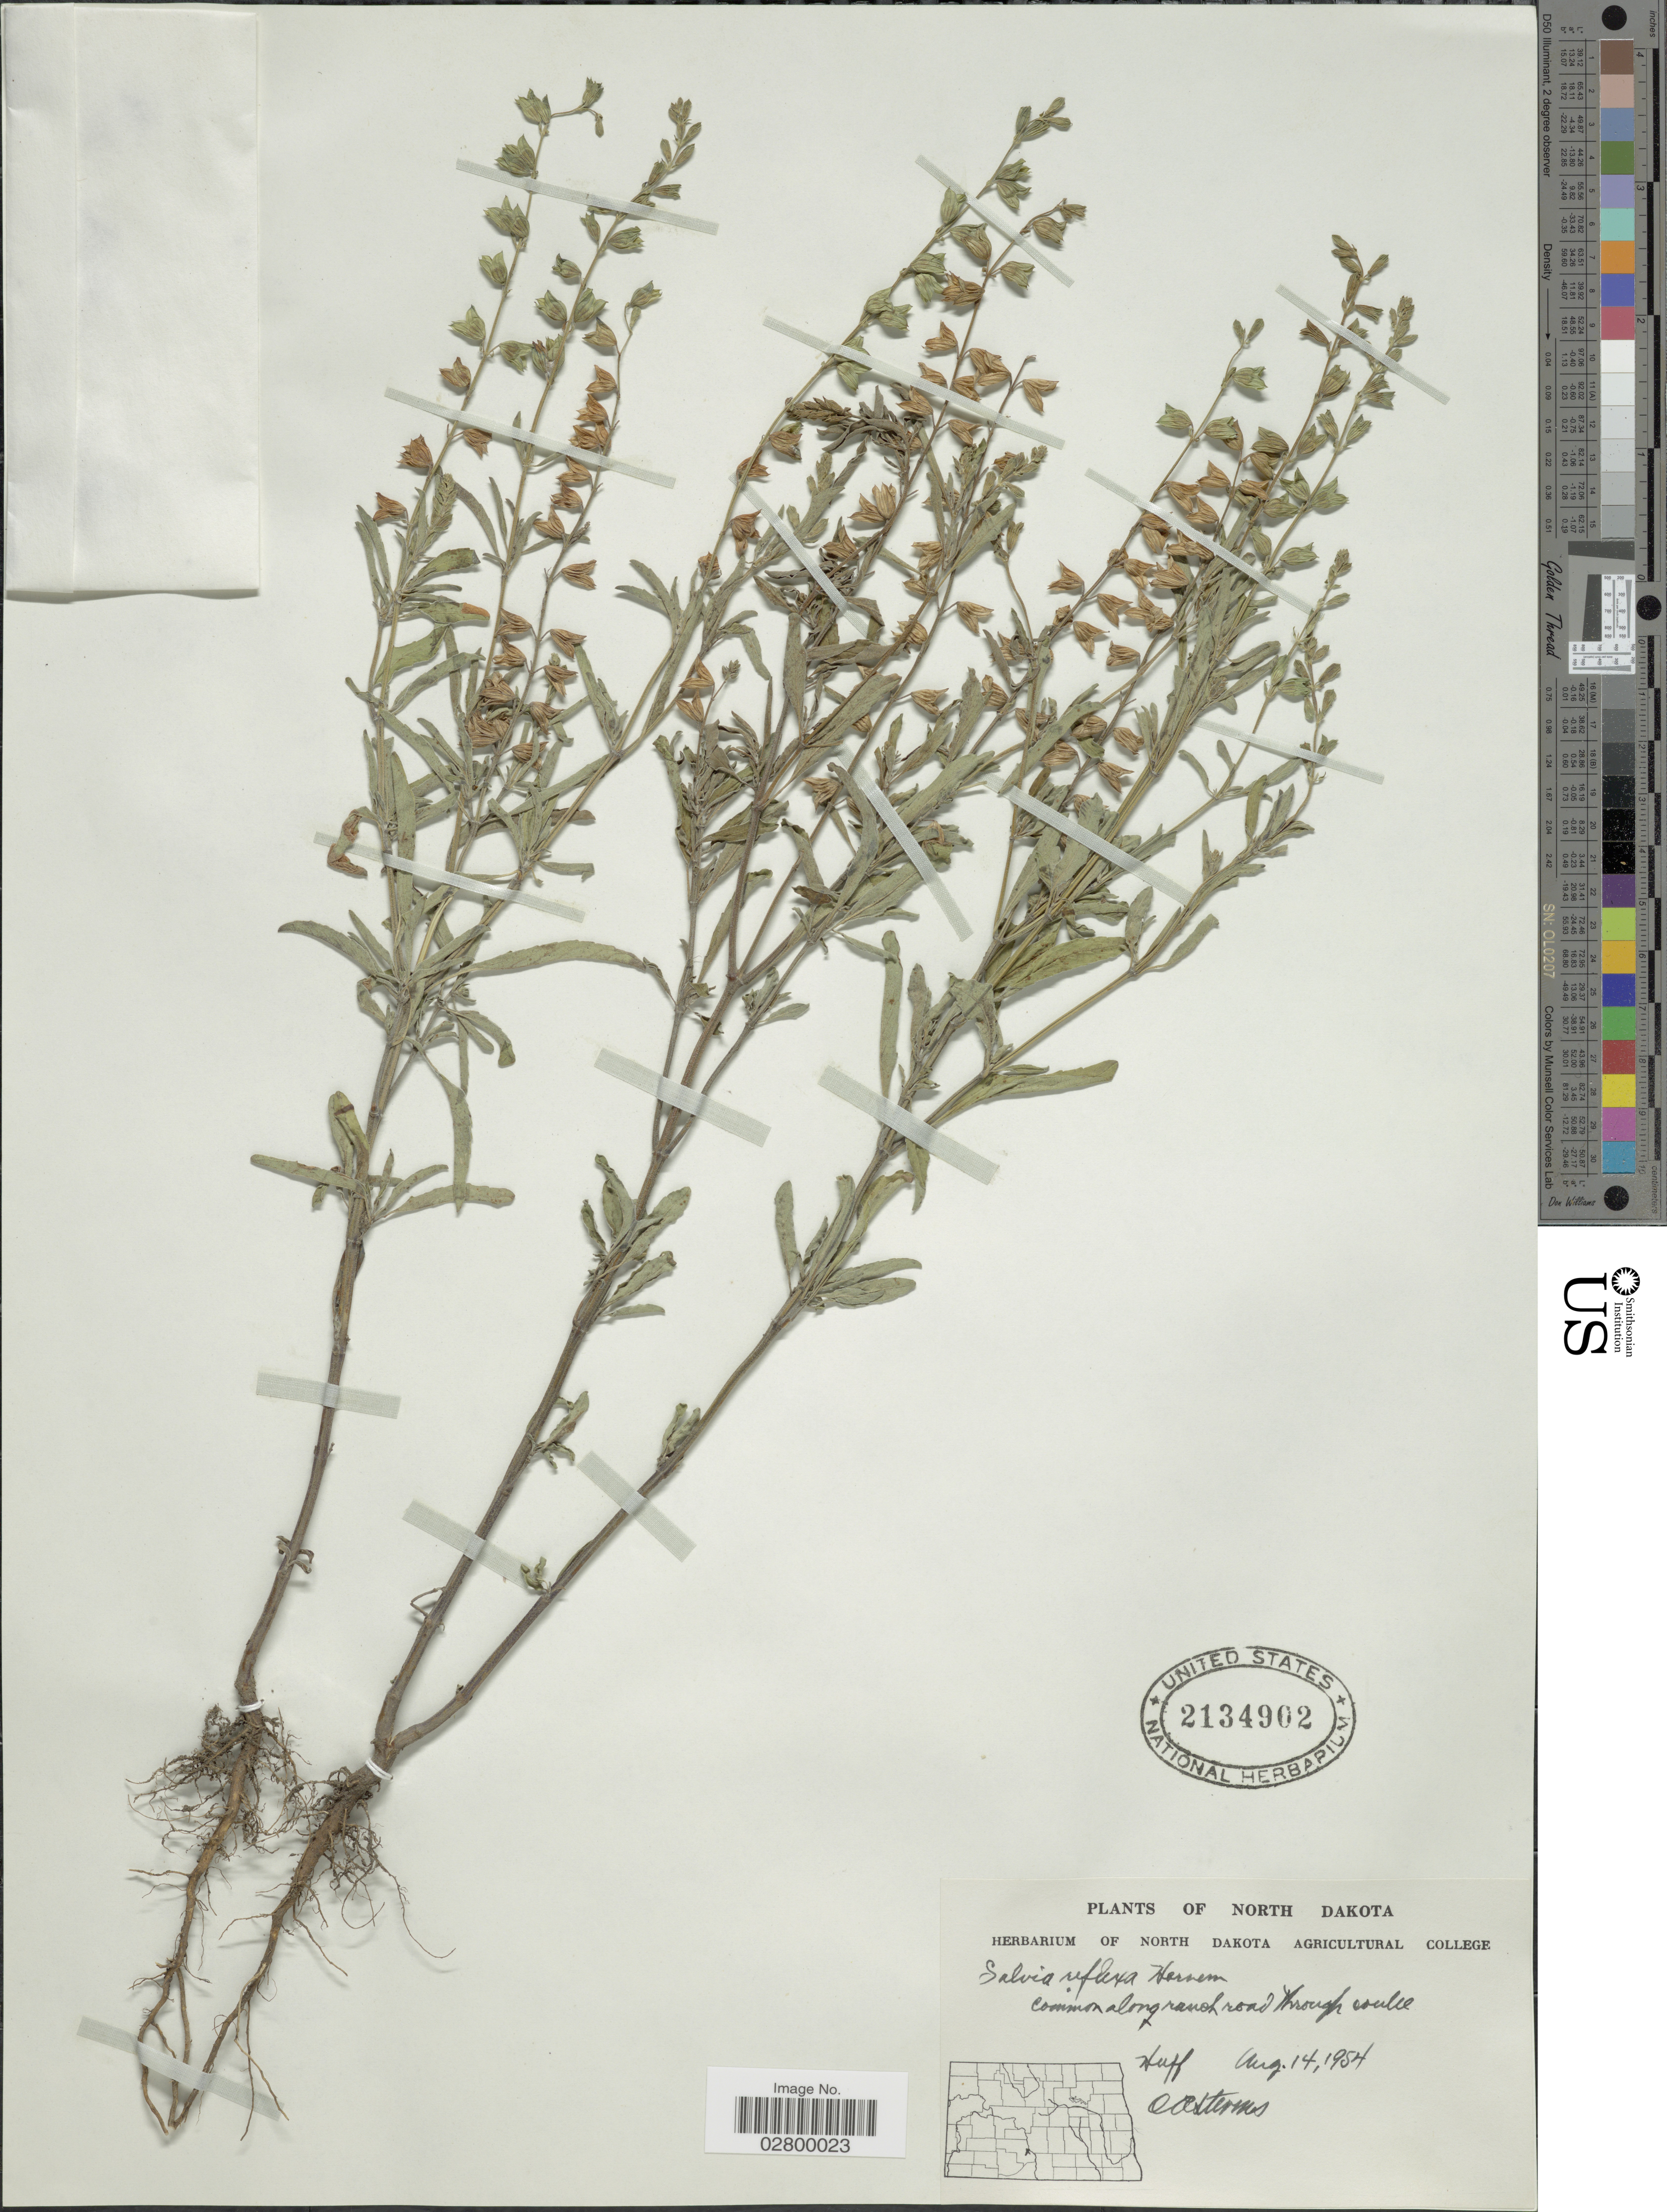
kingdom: Plantae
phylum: Tracheophyta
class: Magnoliopsida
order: Lamiales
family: Lamiaceae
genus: Salvia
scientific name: Salvia reflexa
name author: Hornem.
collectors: O. A. Stevens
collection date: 1954-08-14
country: United States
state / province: North Dakota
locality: Huff.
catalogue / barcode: US 2134902